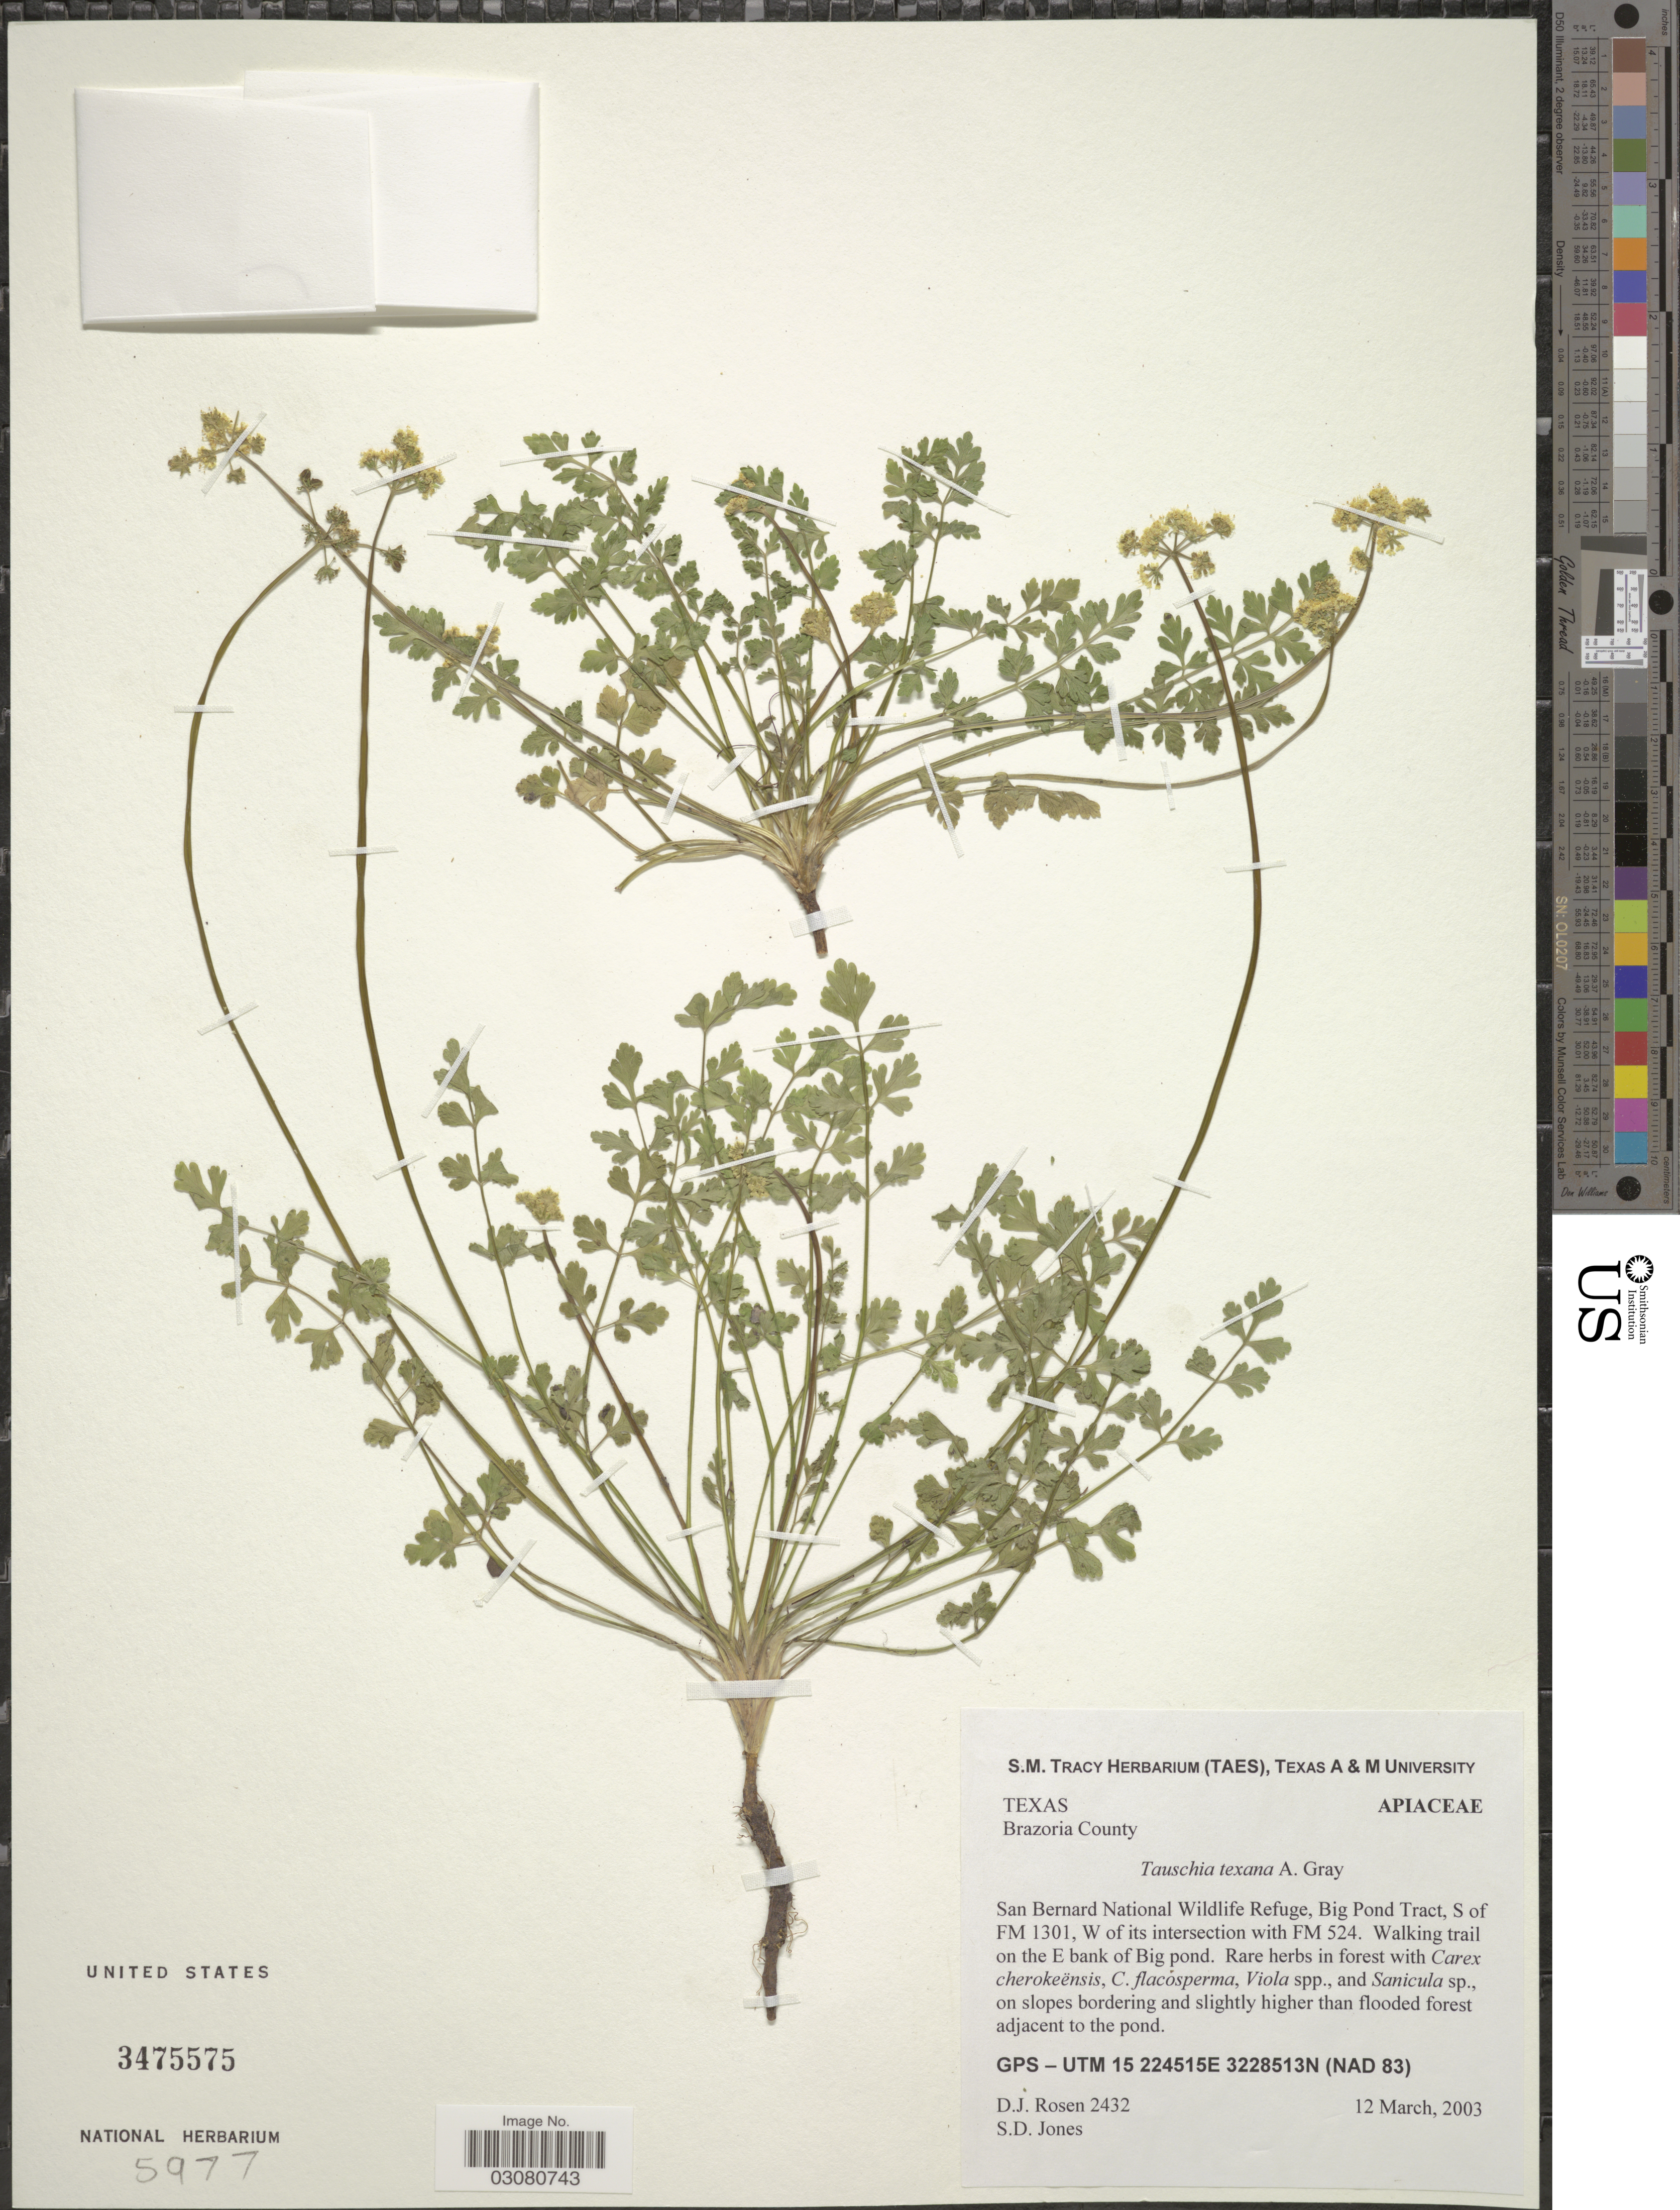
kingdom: Plantae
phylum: Tracheophyta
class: Magnoliopsida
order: Apiales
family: Apiaceae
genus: Tauschia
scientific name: Tauschia texana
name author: A. Gray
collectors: D. J. Rosen & S. D. Jones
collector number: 2432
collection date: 2003-03-12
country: United States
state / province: Texas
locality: Brazoria County. San Bernard National Wildlife Refuge, Big Pond Tract, S of FM 1301, W of its intersection with FM 524. Walking trail on the E bank of Big Pond. GPS - UTM 15 (NAD 83).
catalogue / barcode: US 3475575